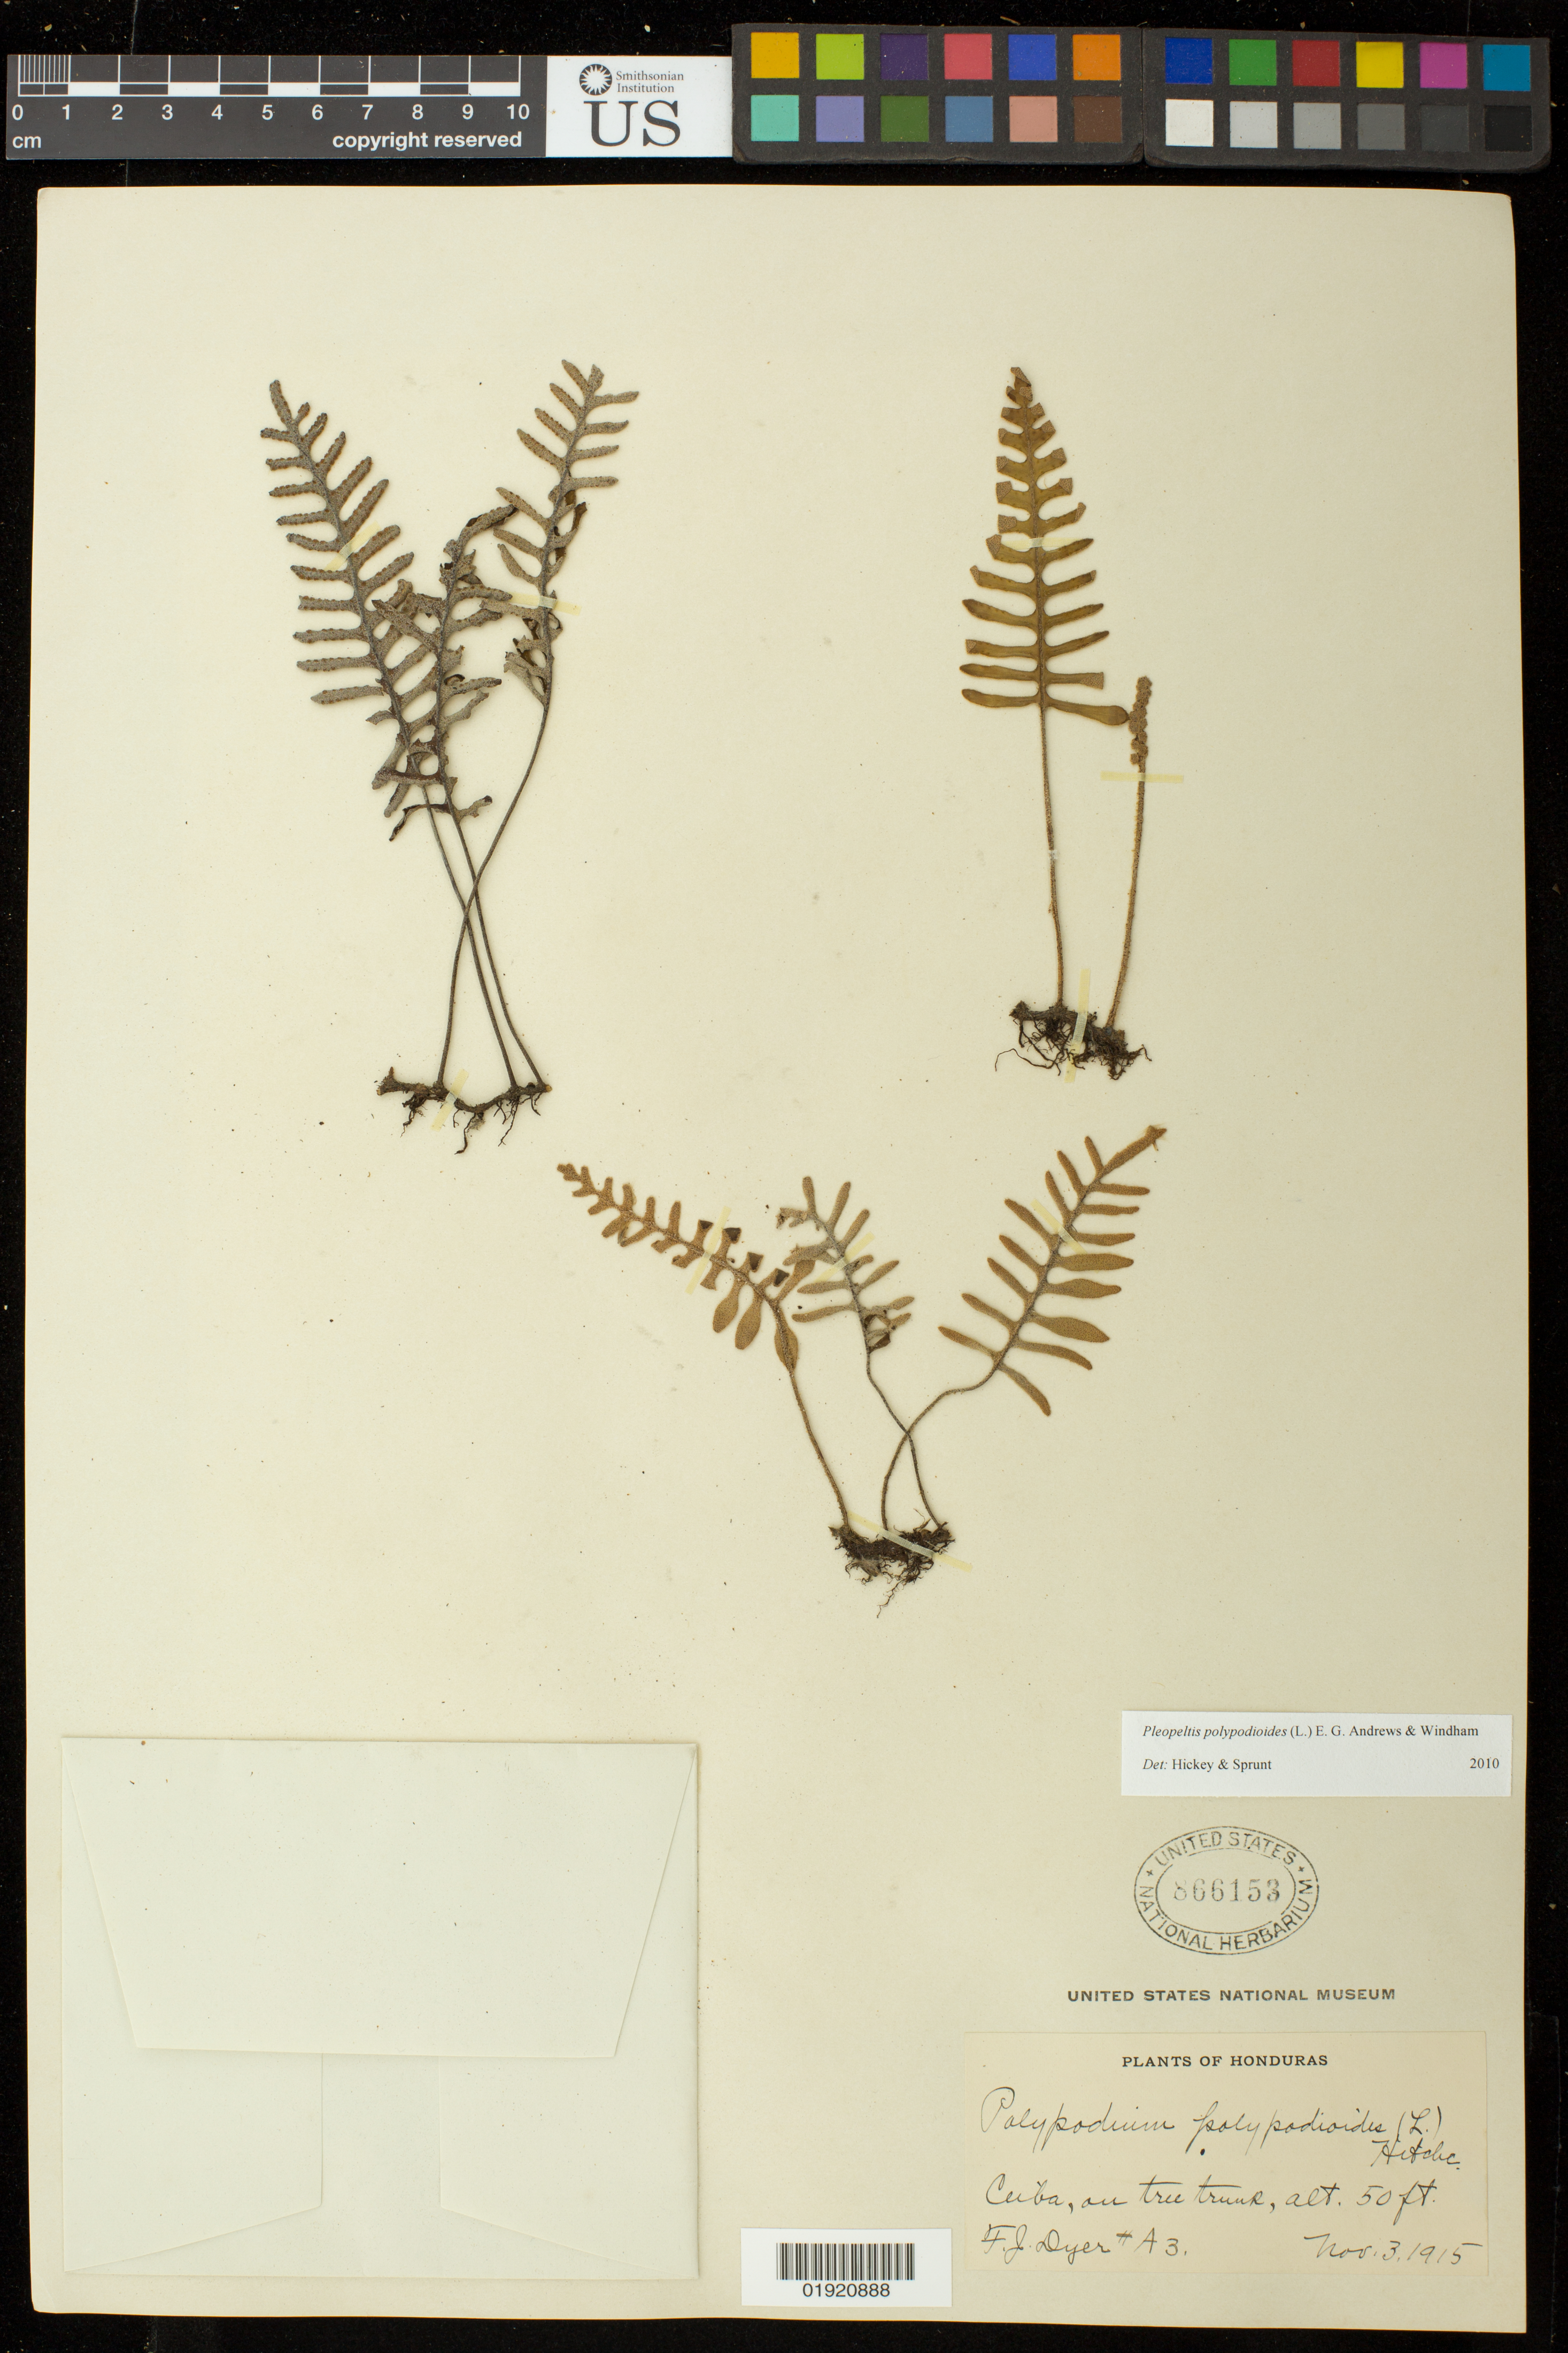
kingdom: Plantae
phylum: Tracheophyta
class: Polypodiopsida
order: Polypodiales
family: Polypodiaceae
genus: Pleopeltis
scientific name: Pleopeltis polypodioides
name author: (L.) E.G. Andrews & Windham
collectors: F. J. Dyer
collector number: A3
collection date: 1915-11-03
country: Honduras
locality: Ceiba.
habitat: On tree trunk.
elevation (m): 15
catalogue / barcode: US 866153